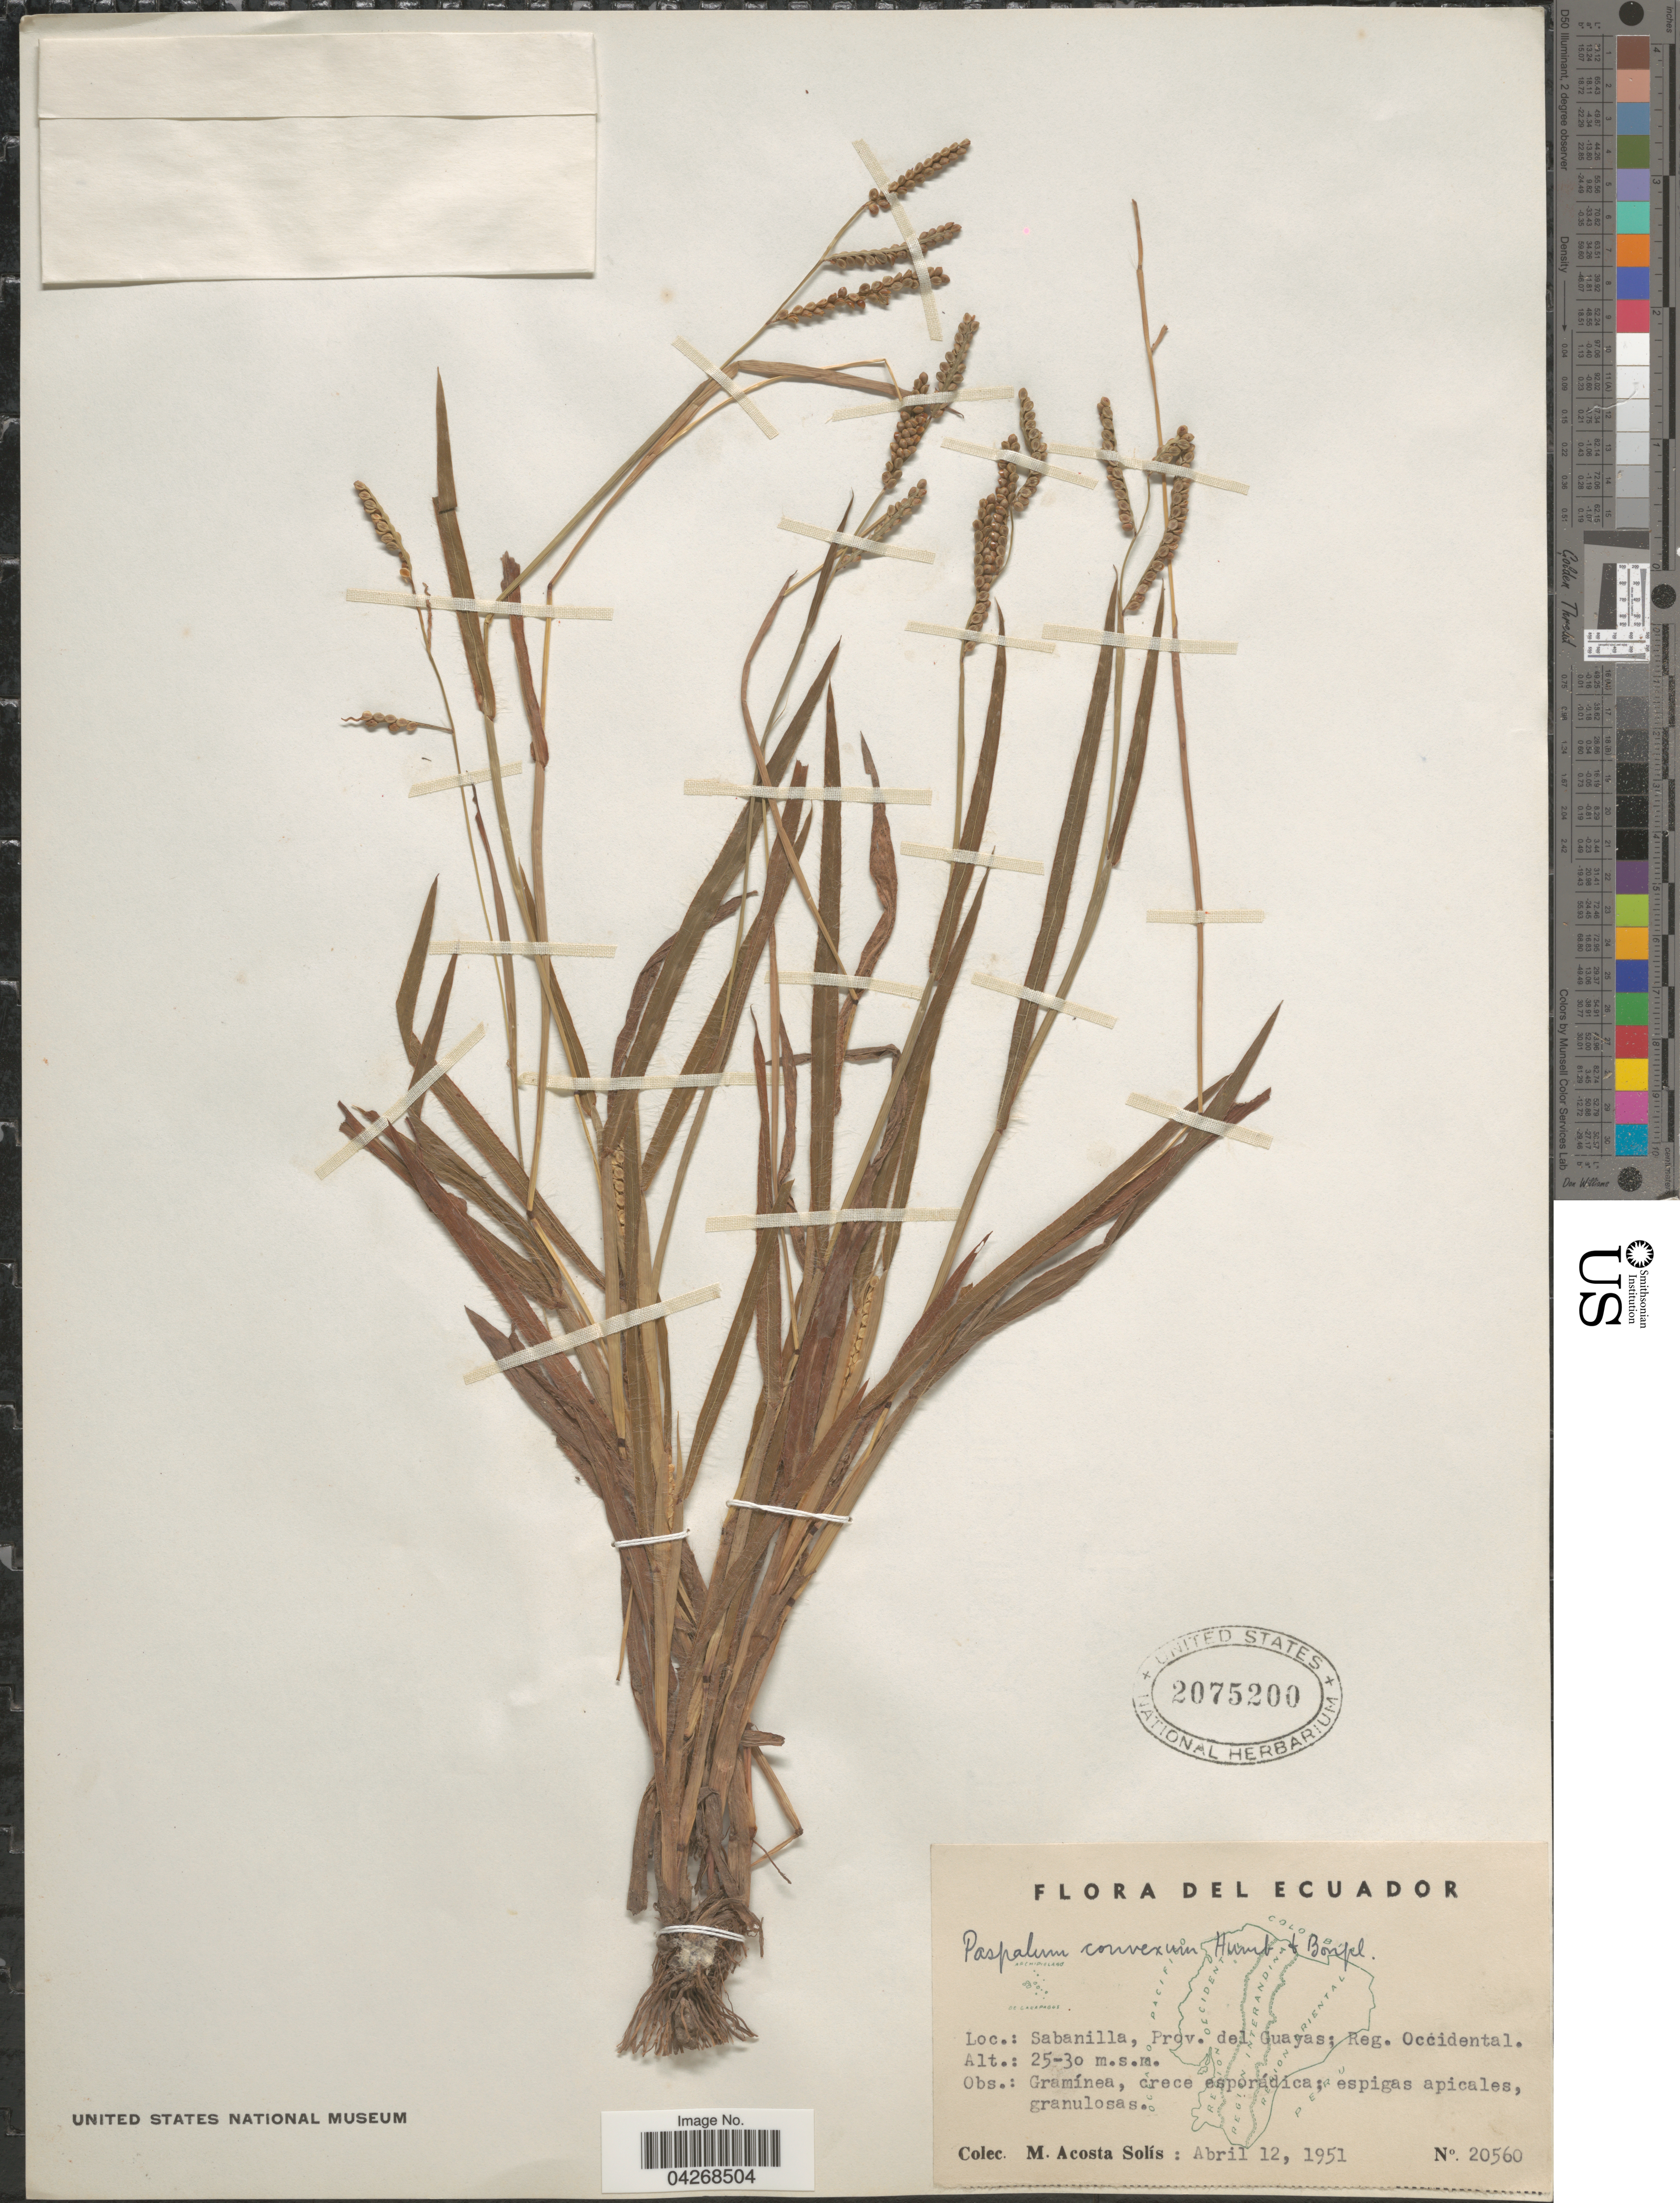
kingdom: Plantae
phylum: Tracheophyta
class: Liliopsida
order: Poales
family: Poaceae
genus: Paspalum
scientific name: Paspalum convexum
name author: Humb. & Bonpl. ex Flüggé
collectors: M. Acosta Solis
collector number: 20560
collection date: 1951-04-12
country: Ecuador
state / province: Guayas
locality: Sabanilla, Prov. del Guayas; Reg. Occidental.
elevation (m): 25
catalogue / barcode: US 2075200